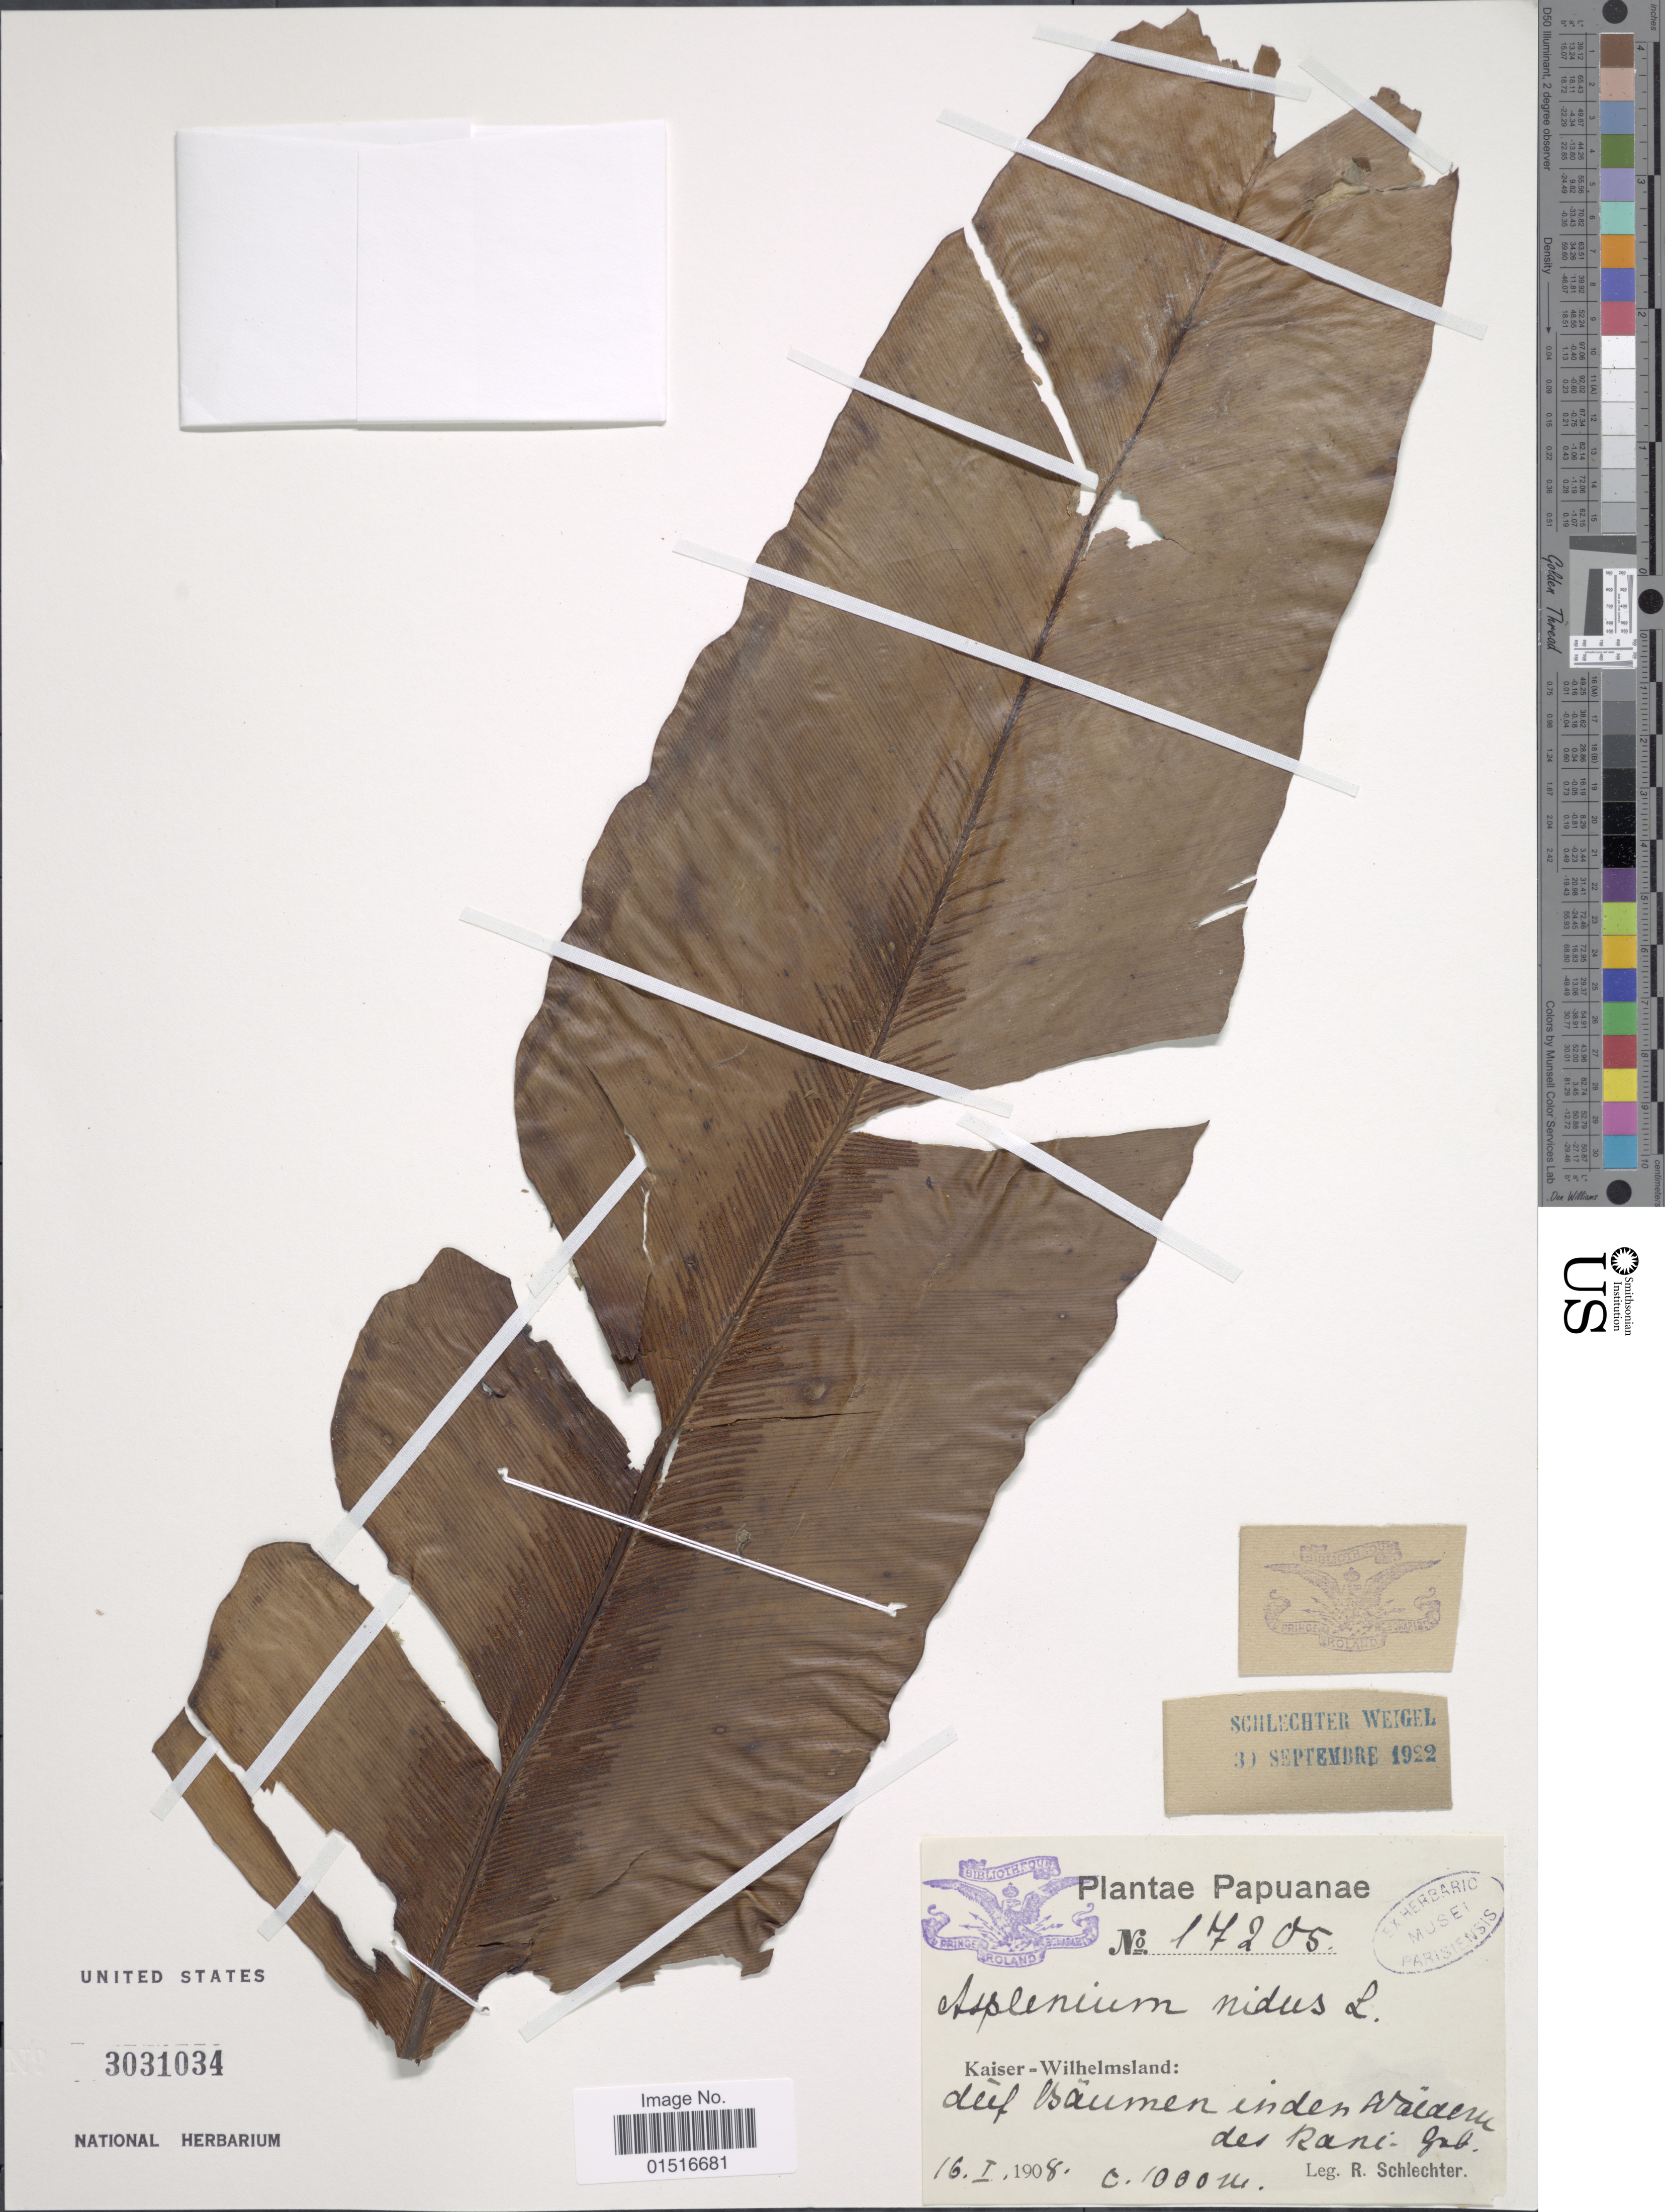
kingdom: Plantae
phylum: Tracheophyta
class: Polypodiopsida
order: Polypodiales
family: Aspleniaceae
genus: Asplenium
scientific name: Asplenium nidus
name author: L.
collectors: F. R. R. Schlechter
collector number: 17205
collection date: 1908-01-16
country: Papua New Guinea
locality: Kaiser-Wilhelmsland; Auf Bäumen in den Wäldern des Kani-geb.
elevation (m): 1000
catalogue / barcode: US 3031034